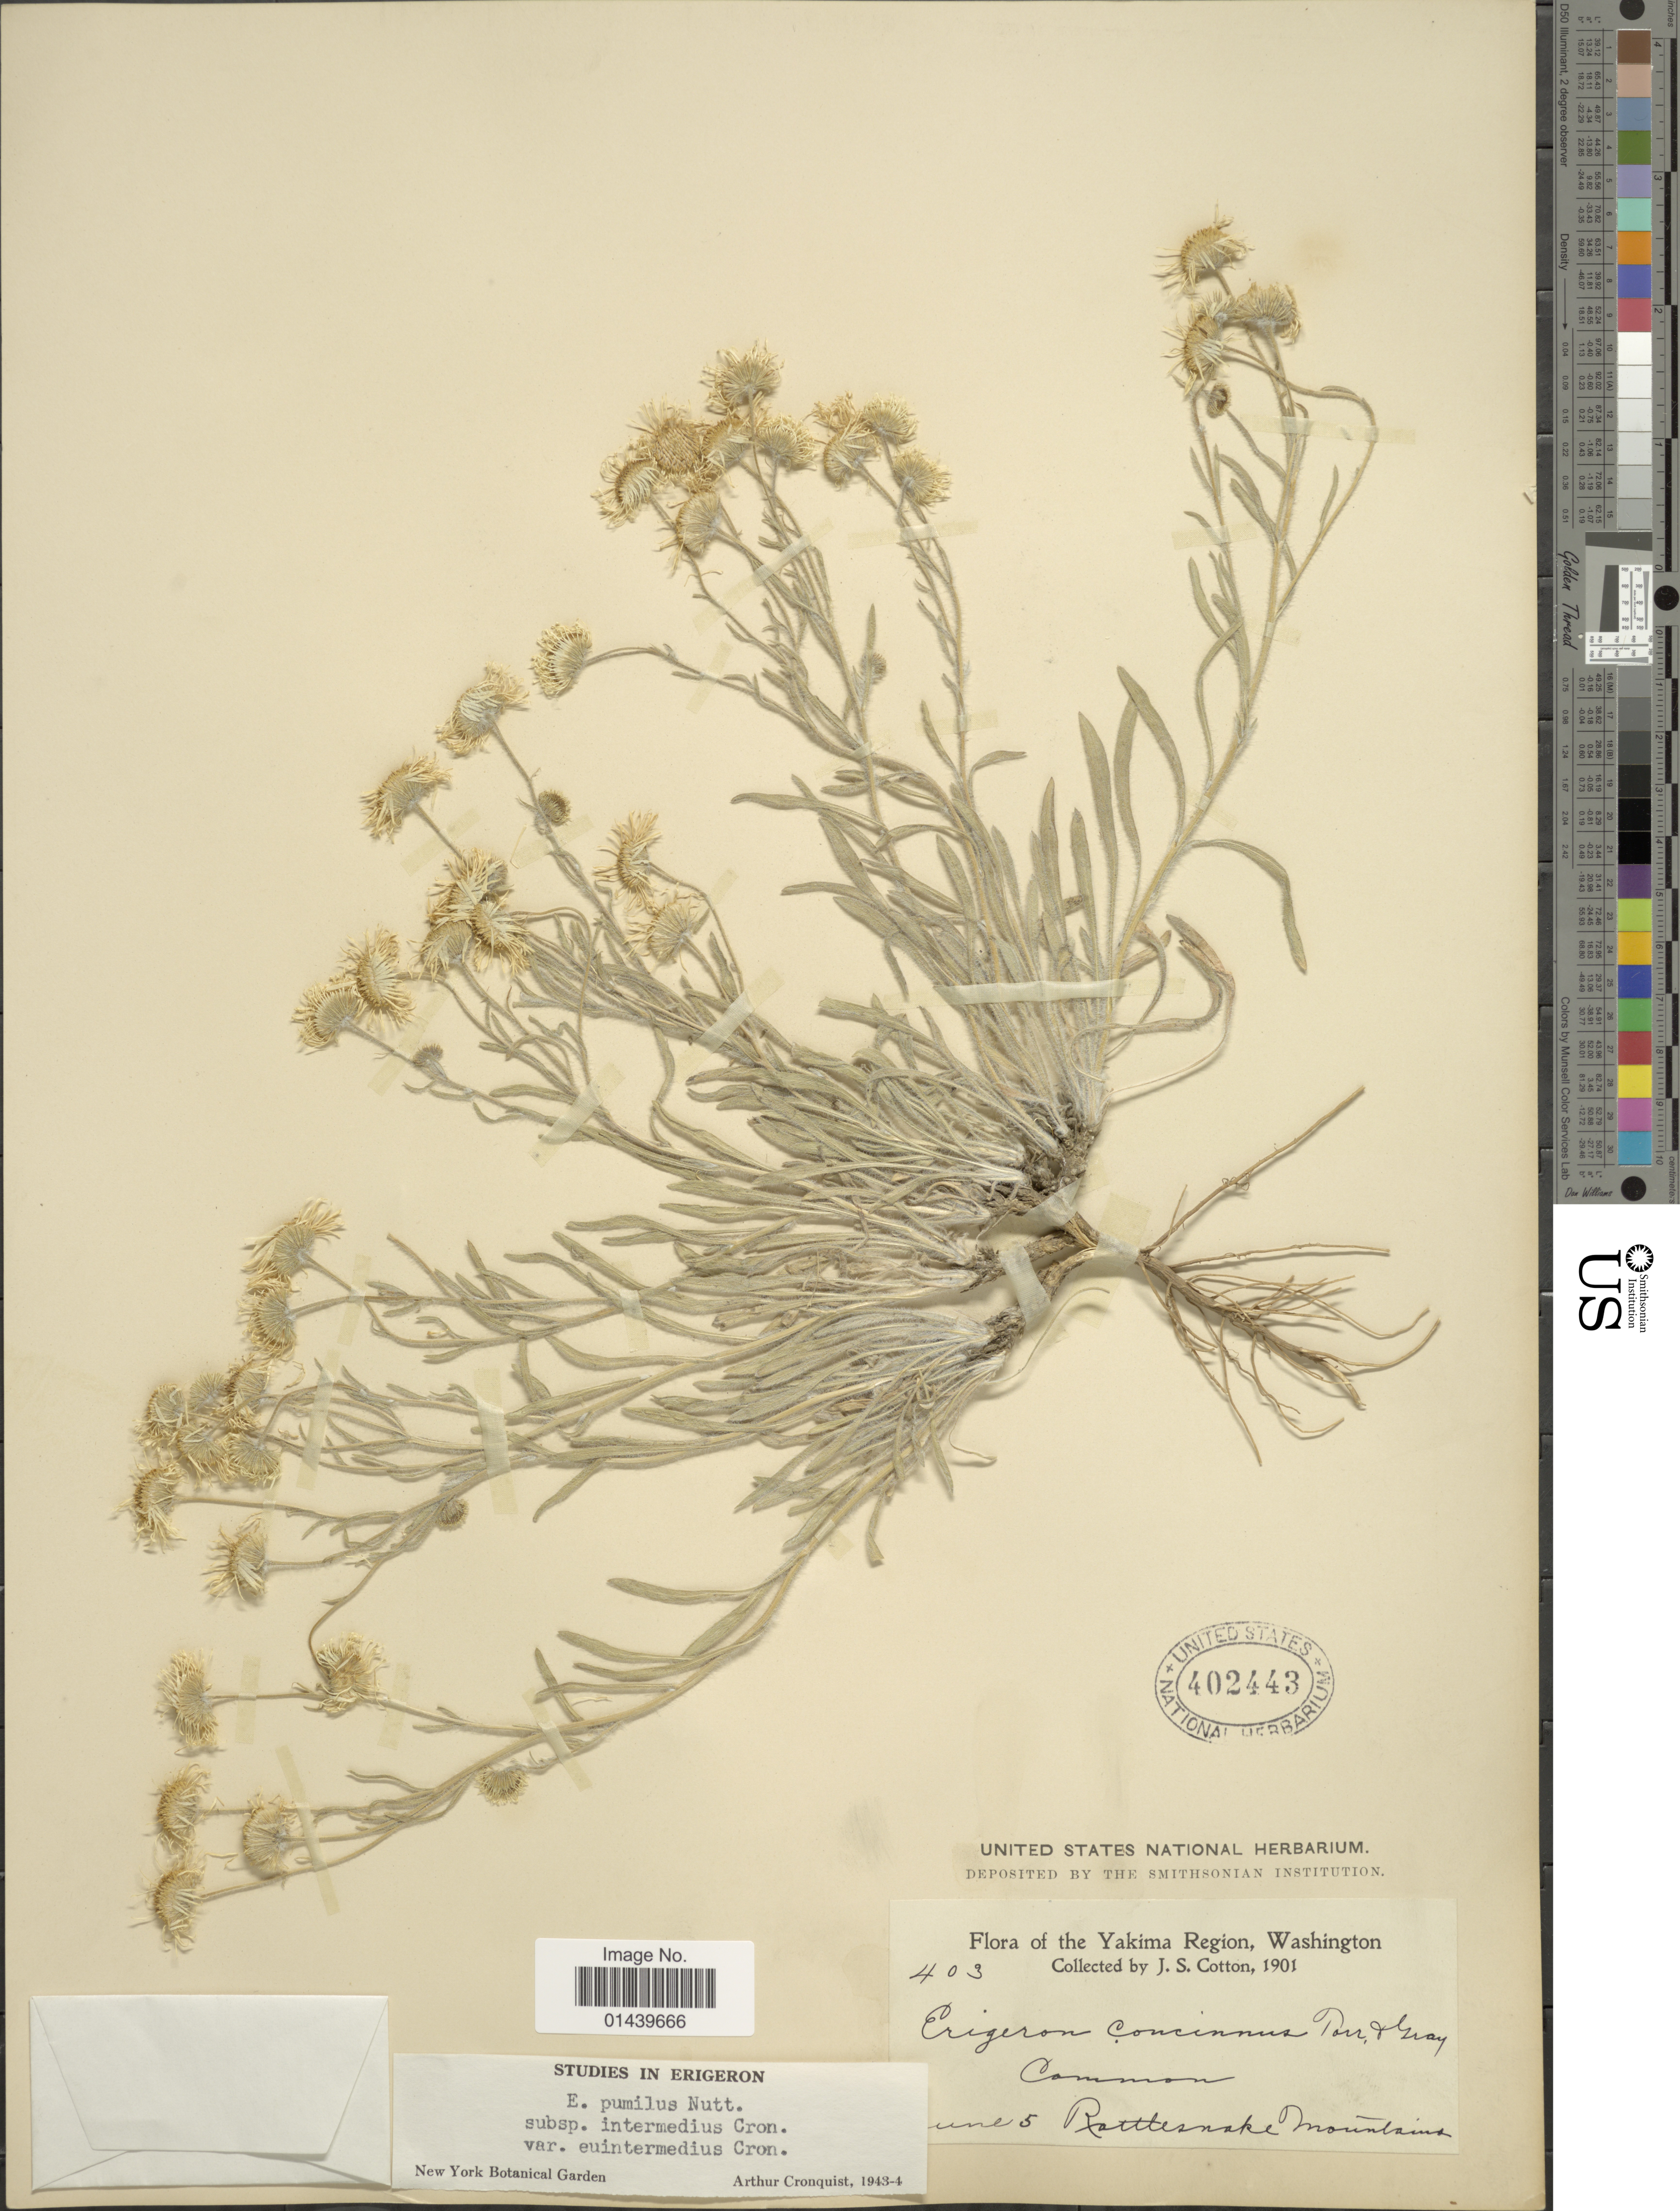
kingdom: Plantae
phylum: Tracheophyta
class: Magnoliopsida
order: Asterales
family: Asteraceae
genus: Erigeron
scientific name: Erigeron pumilus subsp. intermedius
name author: Cronq.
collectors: J. S. Cotton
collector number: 403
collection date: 1901-06-05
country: United States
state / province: Washington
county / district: Yakima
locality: Yakima Region. Rattlesnake Mountains.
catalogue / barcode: US 402443